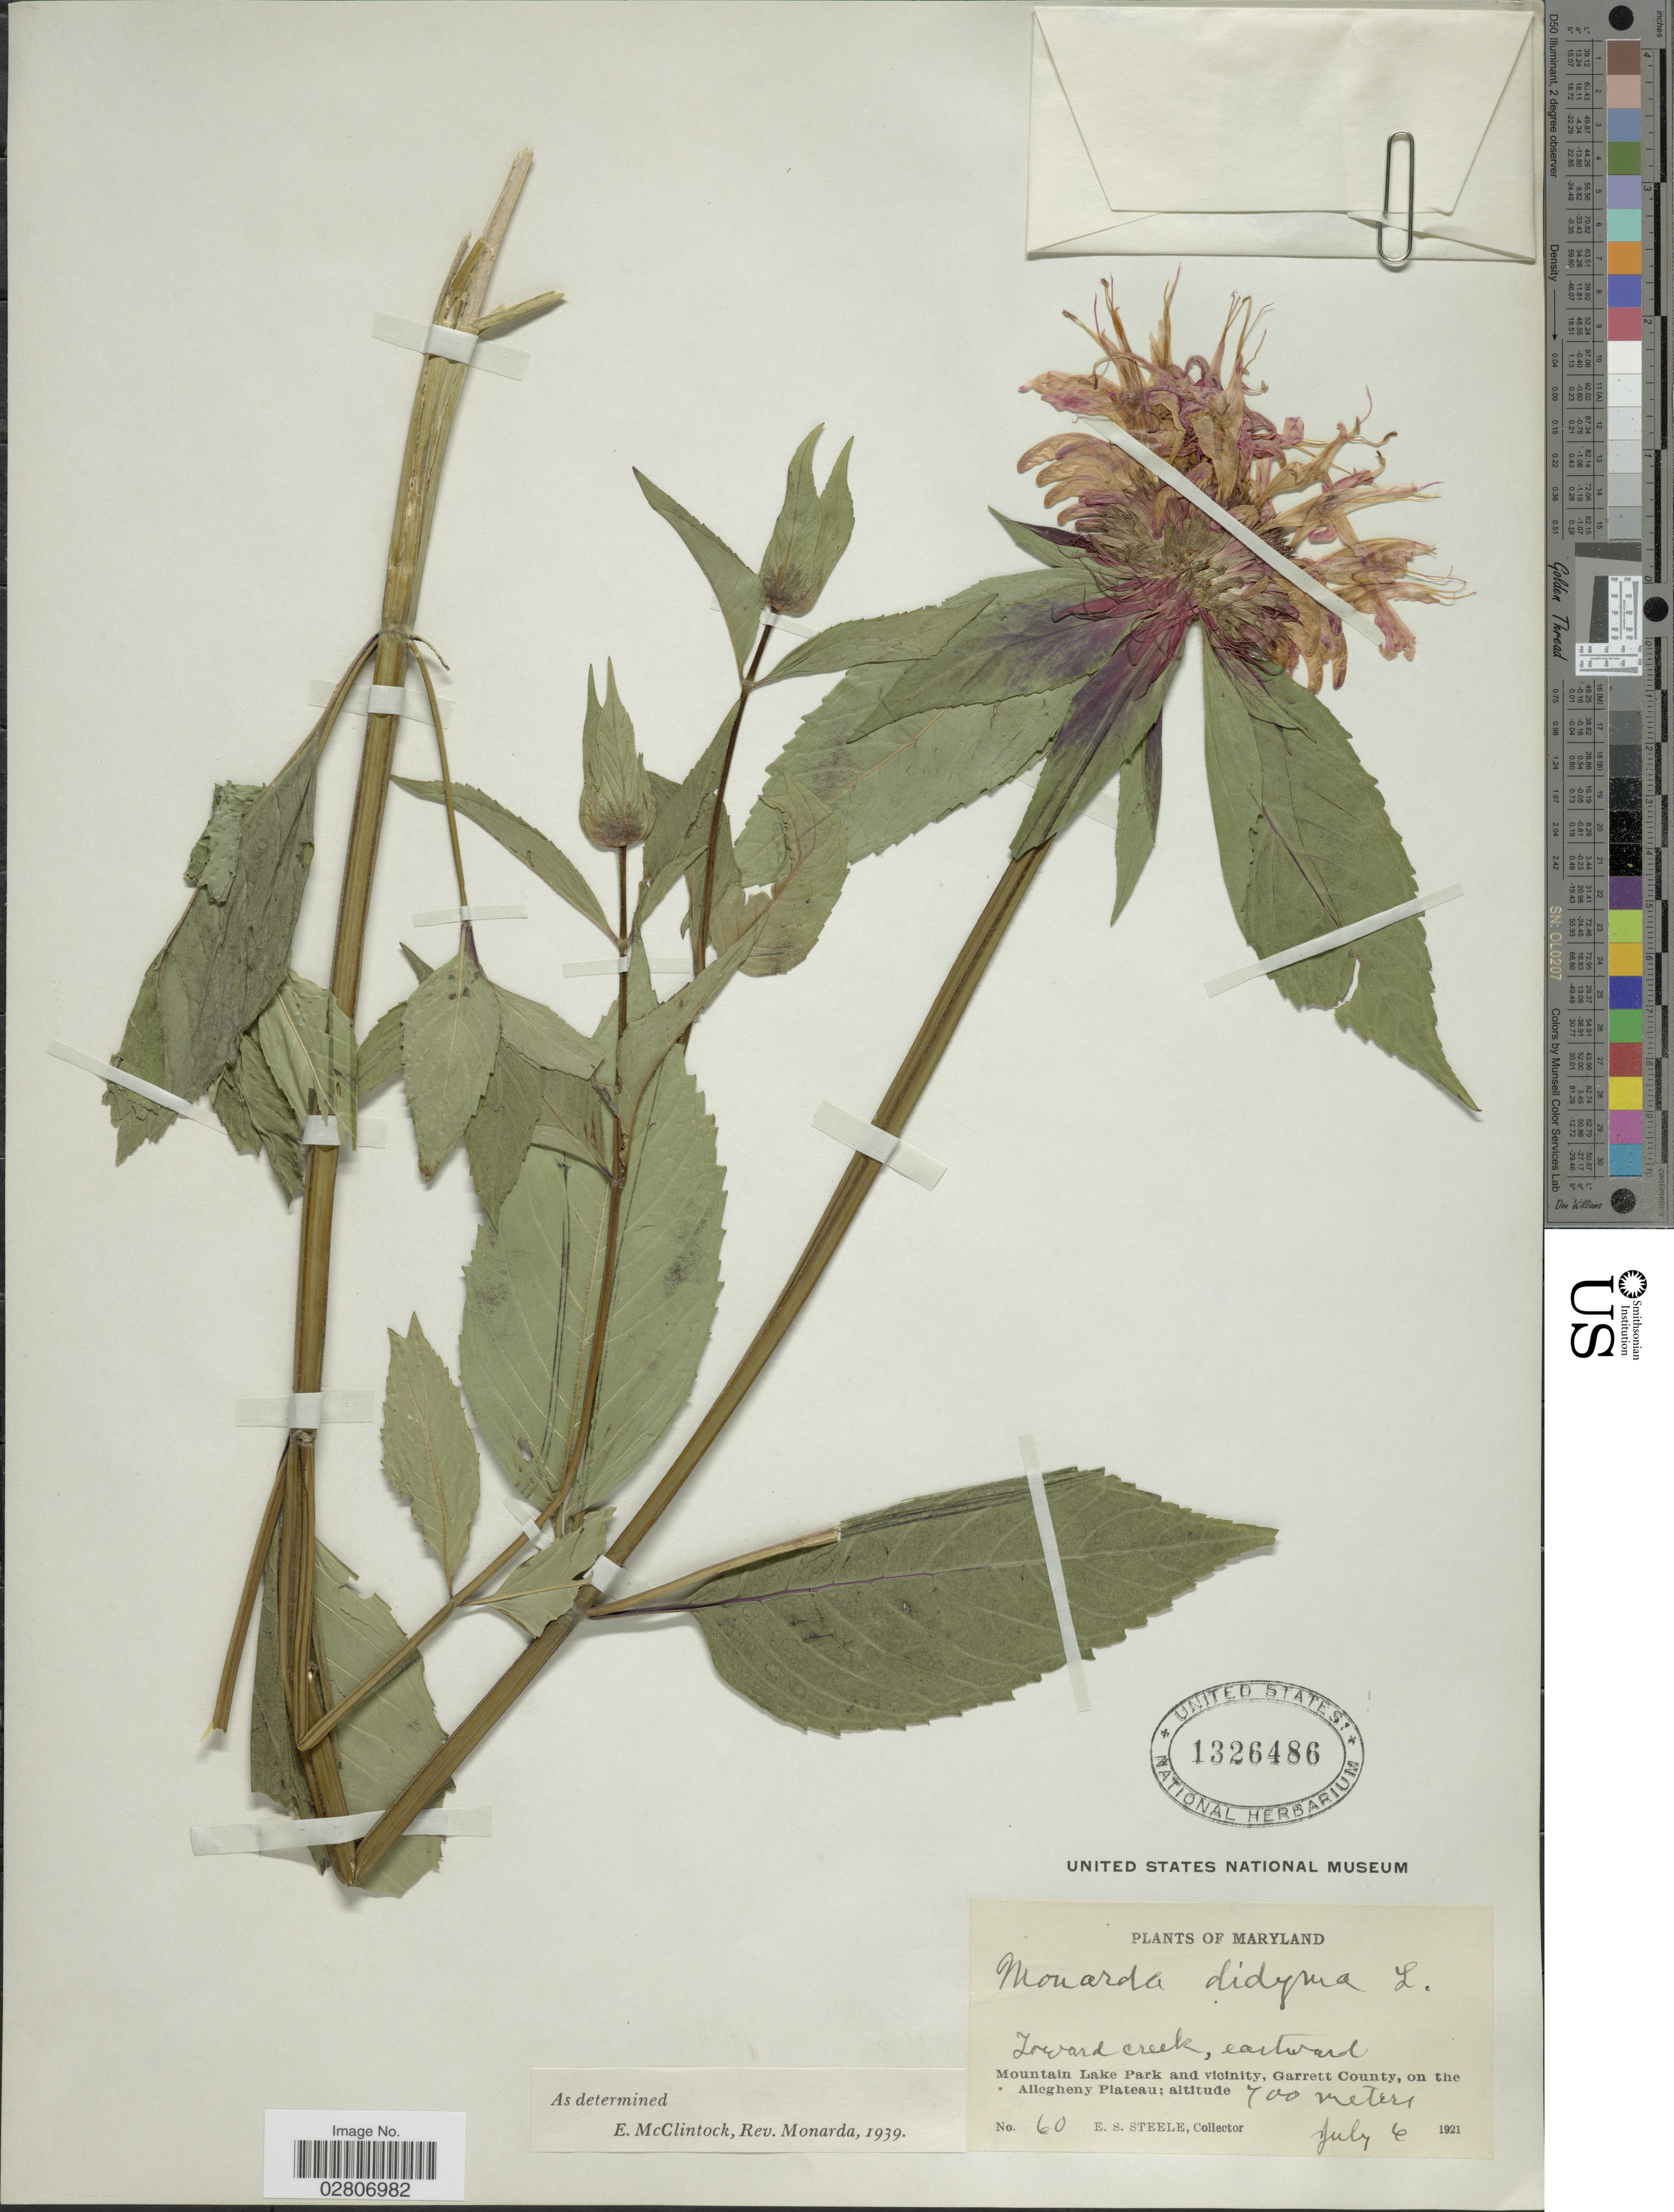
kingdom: Plantae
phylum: Tracheophyta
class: Magnoliopsida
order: Lamiales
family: Lamiaceae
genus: Monarda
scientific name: Monarda didyma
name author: L.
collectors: E. Steele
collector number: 60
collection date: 1921-07-06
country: United States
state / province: Maryland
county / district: Garrett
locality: Toward Creek, eastward. Mountain Lake Park and vicinity, Garrett County, on the Allegheny Plateau.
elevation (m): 700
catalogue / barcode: US 1326486